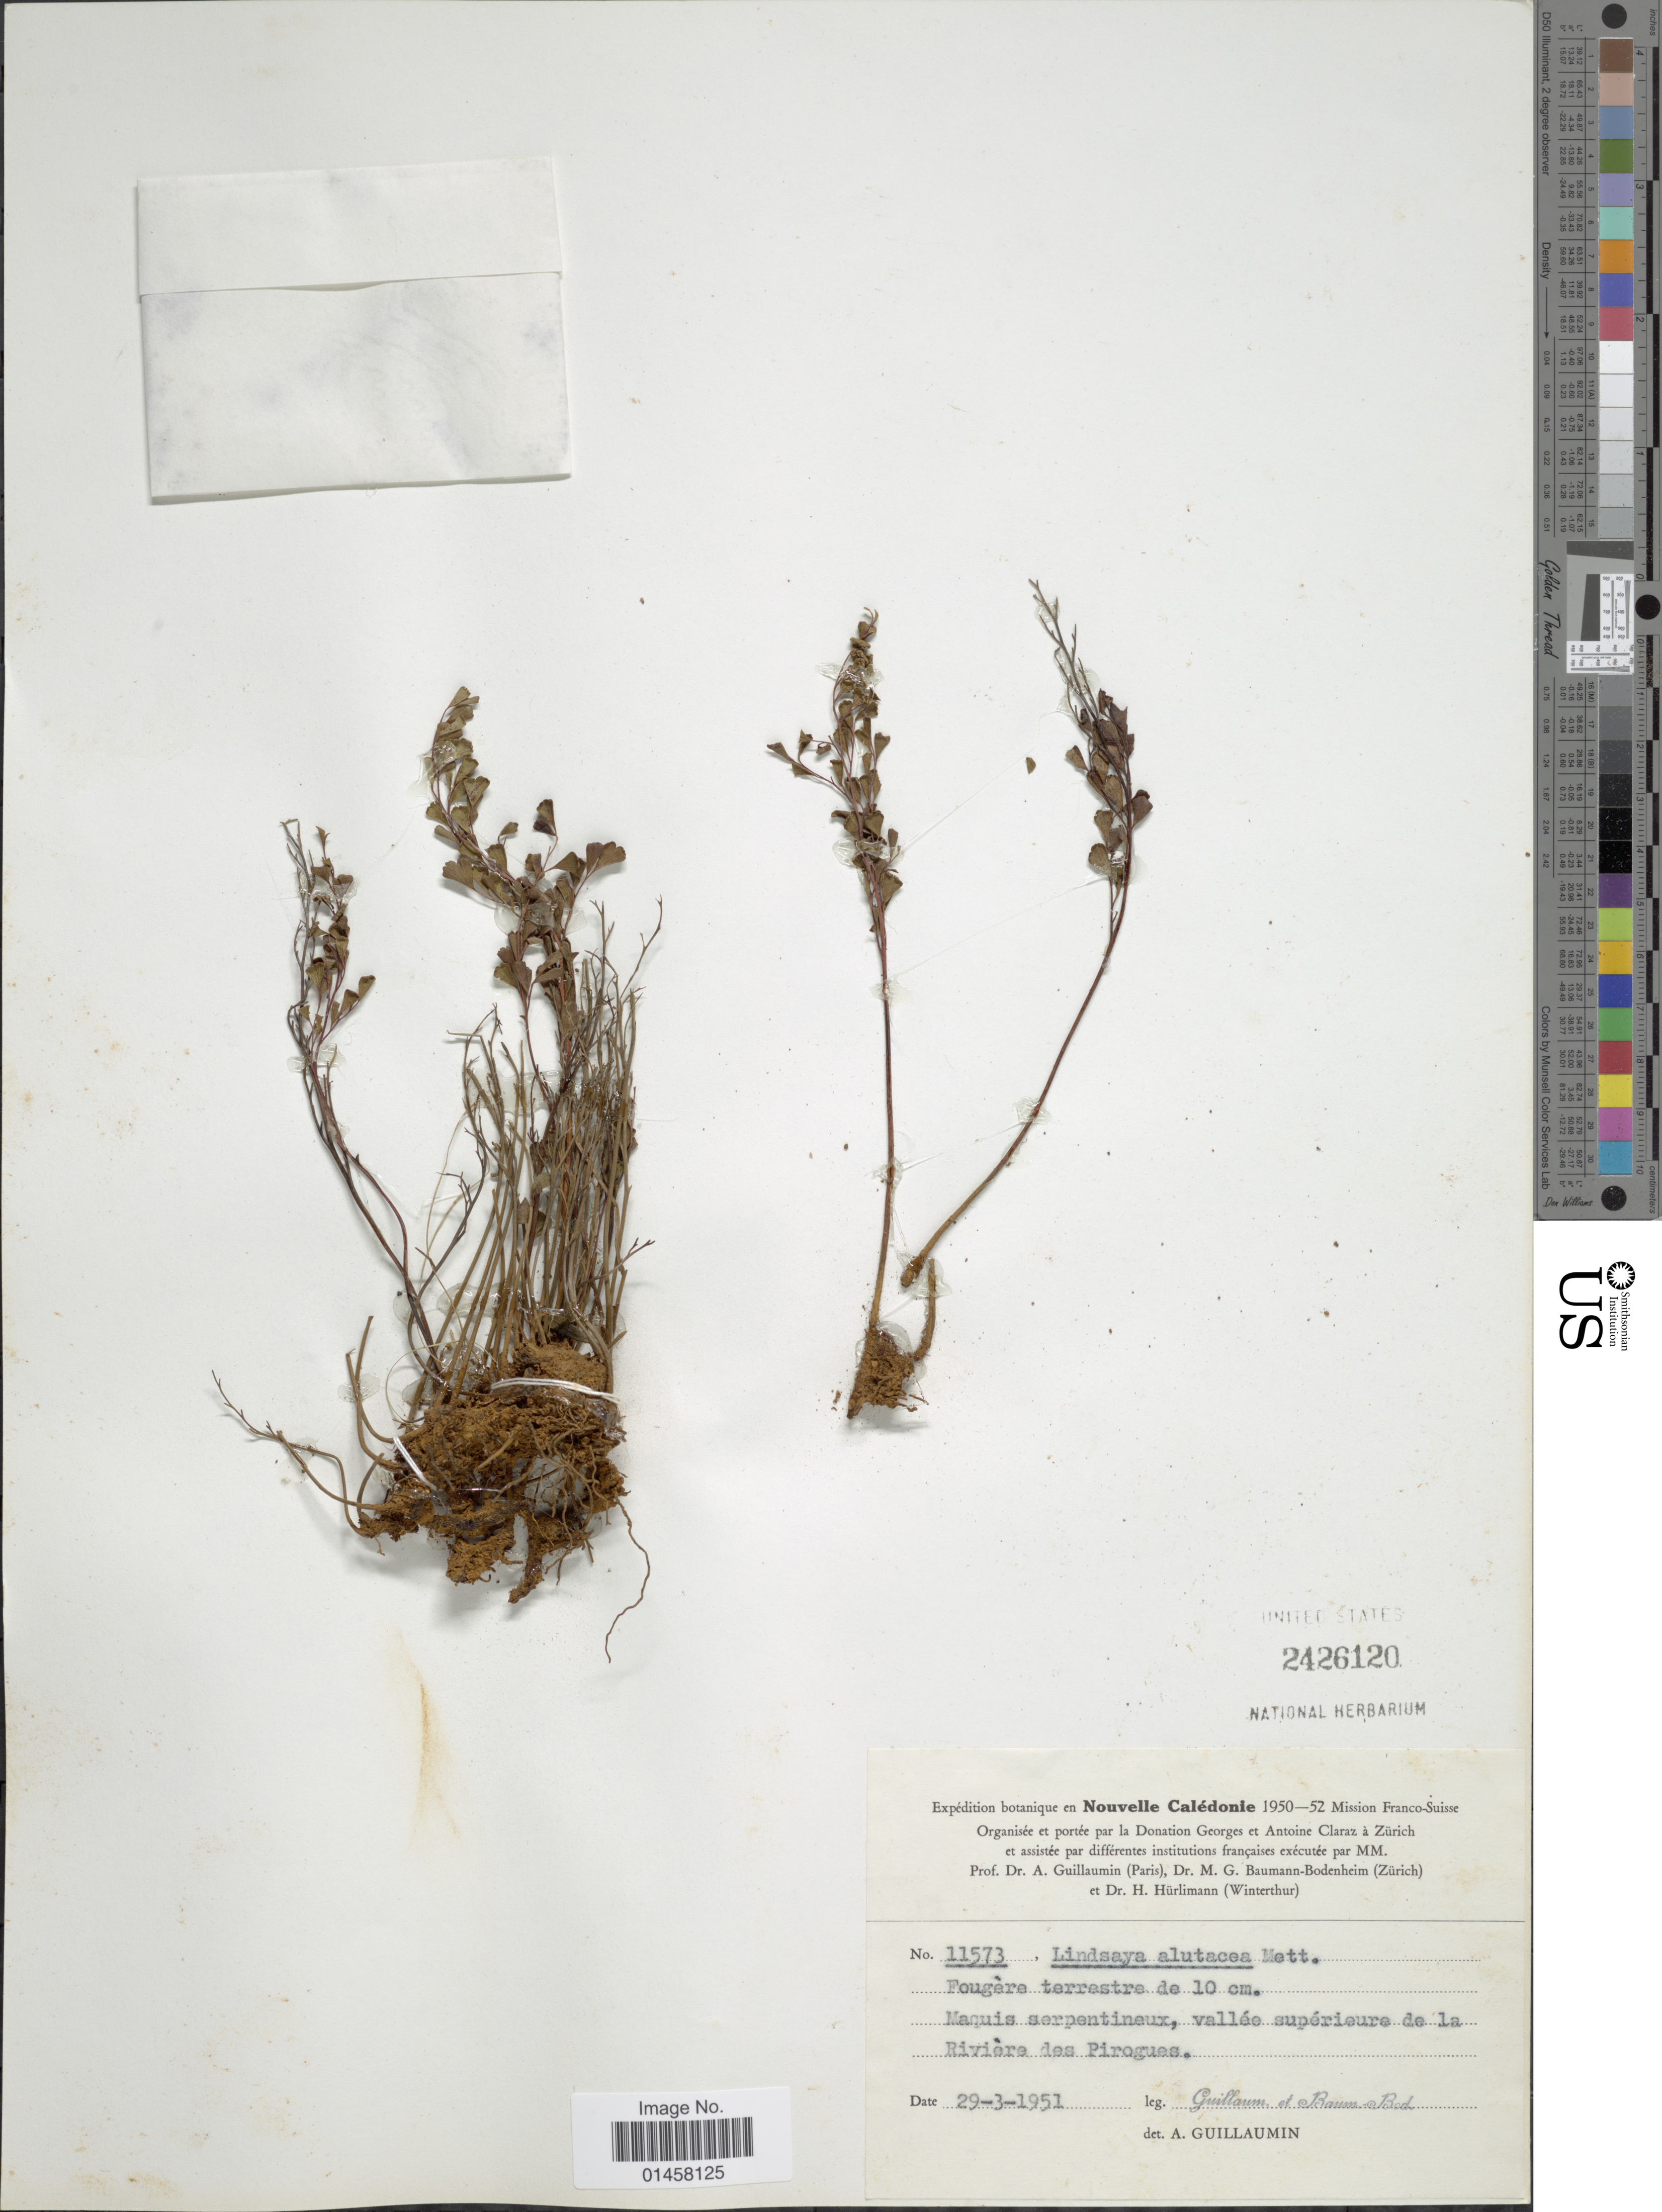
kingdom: Plantae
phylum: Tracheophyta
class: Polypodiopsida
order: Polypodiales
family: Lindsaeaceae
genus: Sphenomeris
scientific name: Sphenomeris alutacea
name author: (Mett.) Copel.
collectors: A. Guillaumin & M. G. Baumann-Bodenheim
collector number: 11573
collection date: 1951-03-29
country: New Caledonia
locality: Nouvelle Calédonie. Maquis serpentineux, vallée supérieurs de la Rivière des Pirogues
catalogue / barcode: US 2426120